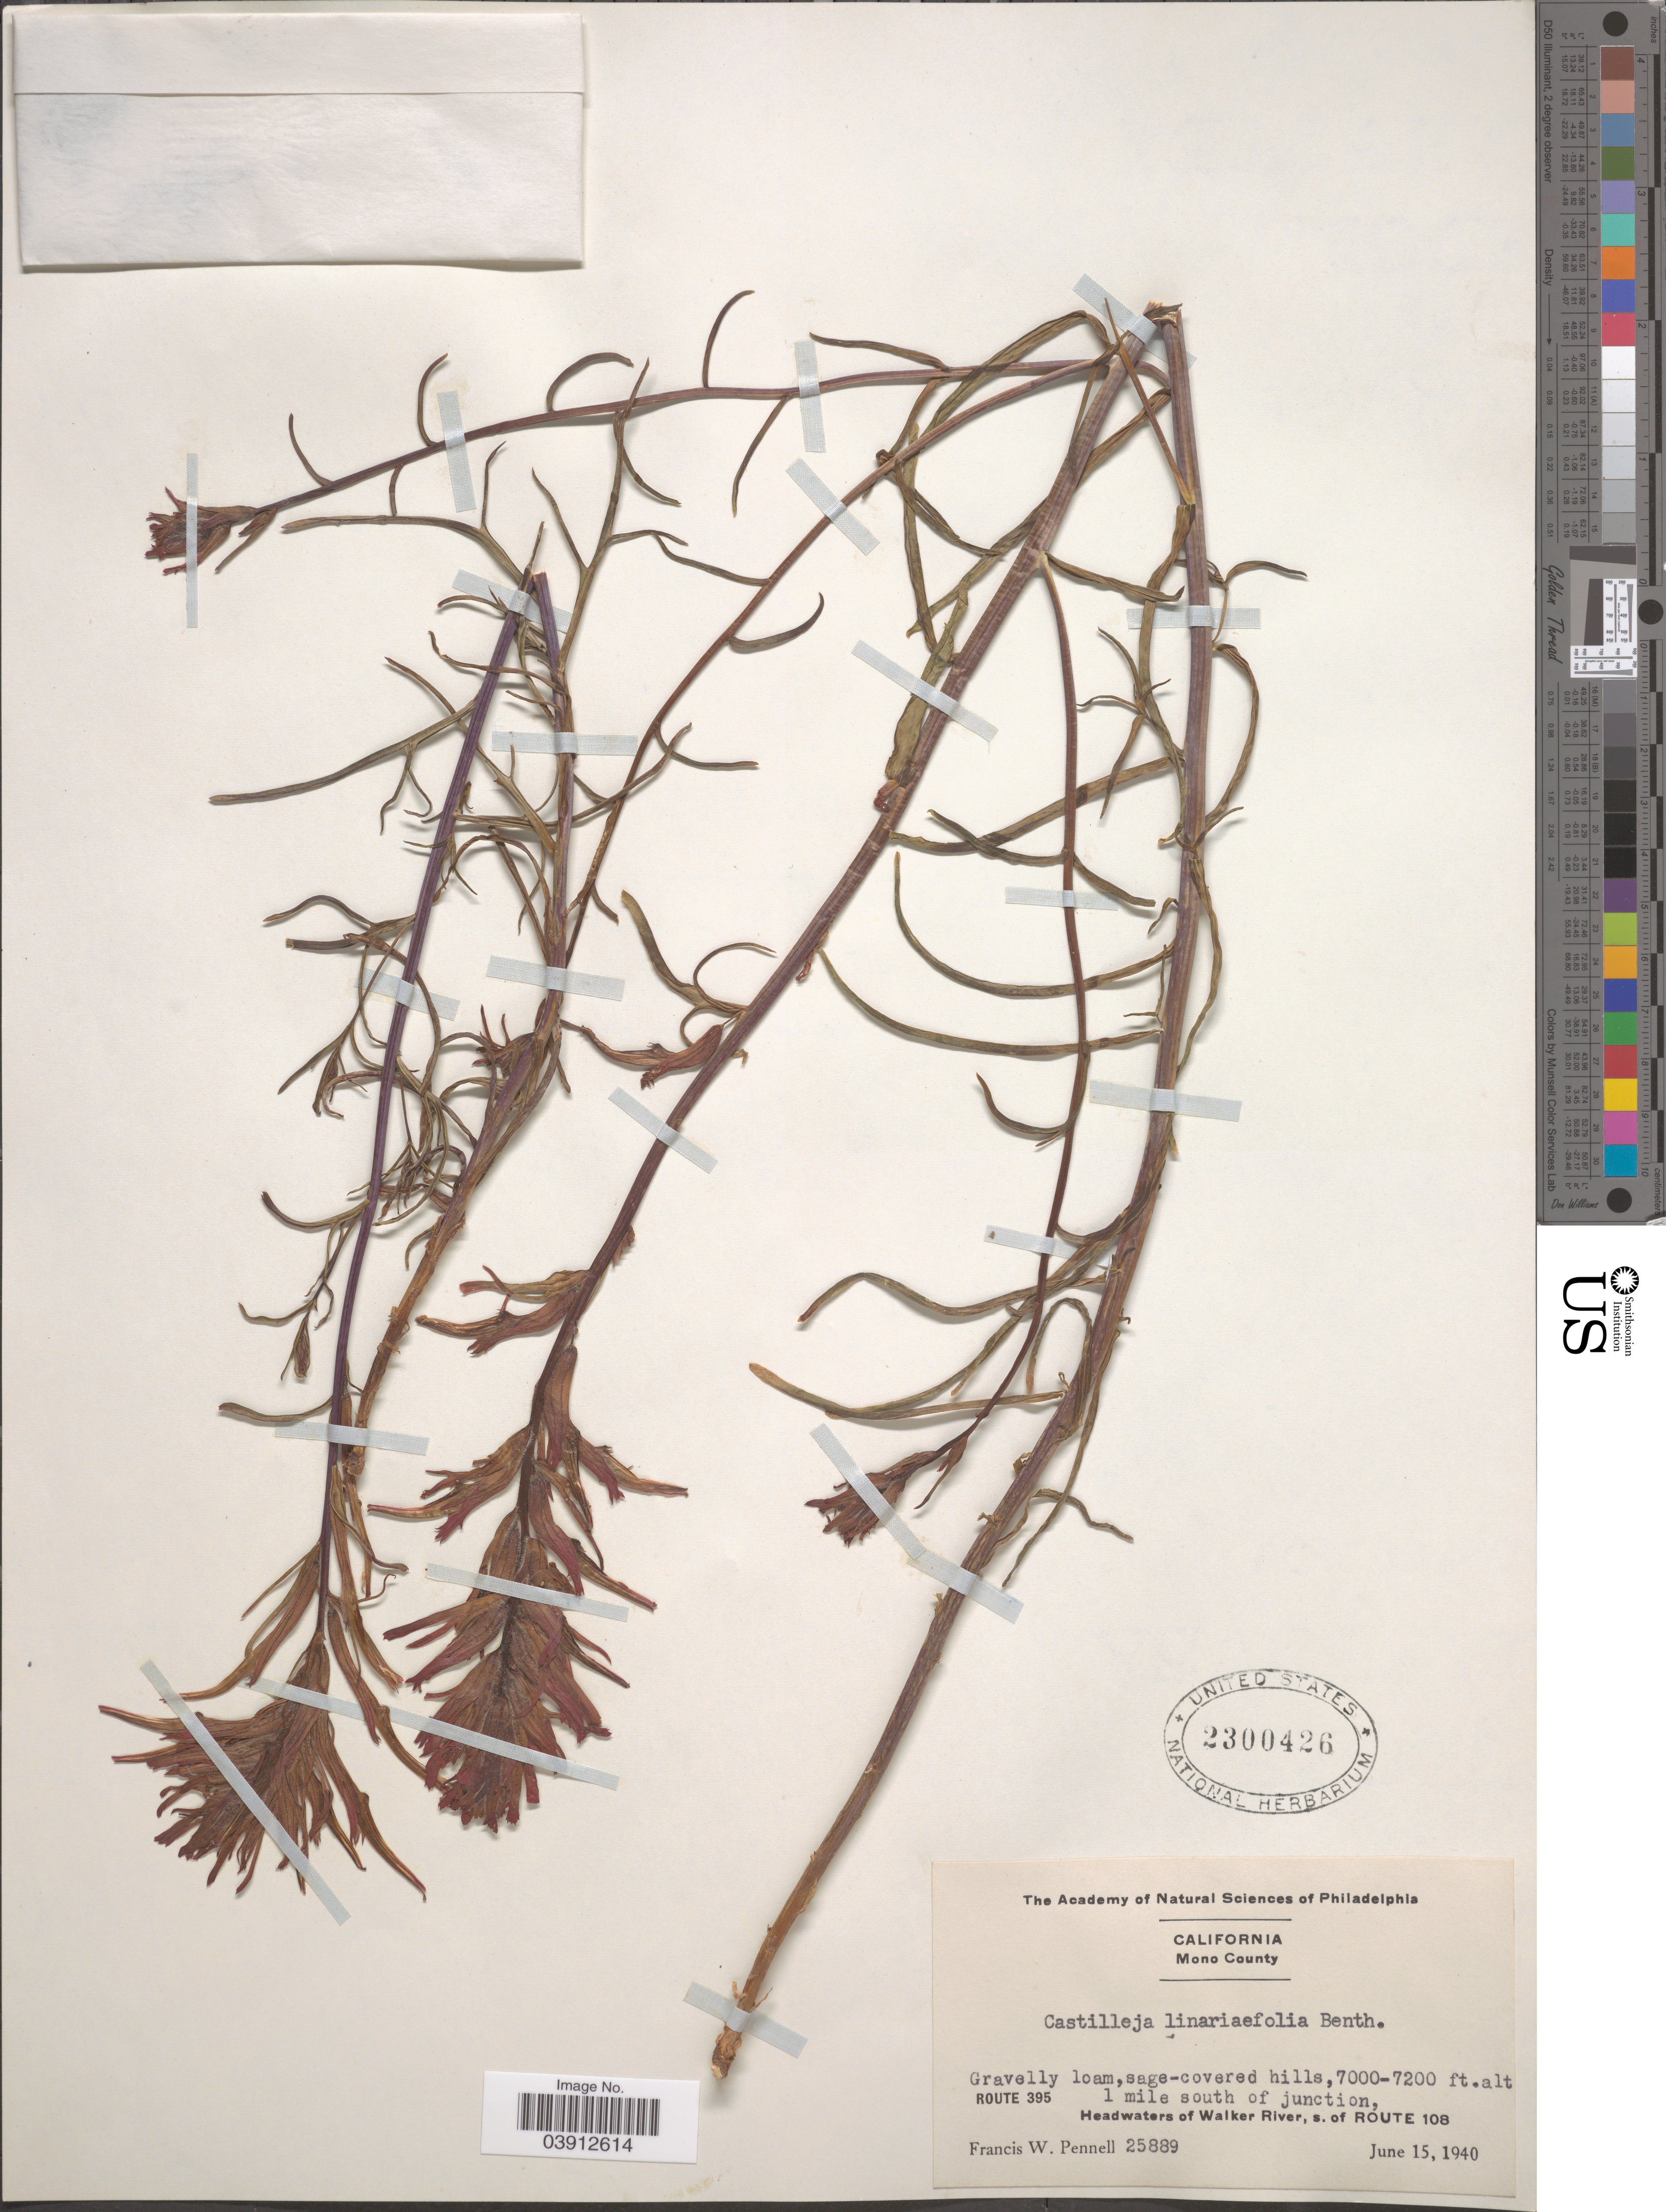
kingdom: Plantae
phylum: Tracheophyta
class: Magnoliopsida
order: Lamiales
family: Orobanchaceae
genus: Castilleja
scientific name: Castilleja linariifolia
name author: Benth.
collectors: F. W. Pennell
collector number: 25889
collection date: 1940-06-15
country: United States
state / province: California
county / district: Mono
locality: Mono County. Route 395. 1 mile south of junction, Headwaters of Walker River, s. of Route 108.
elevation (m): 2134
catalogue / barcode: US 2300426